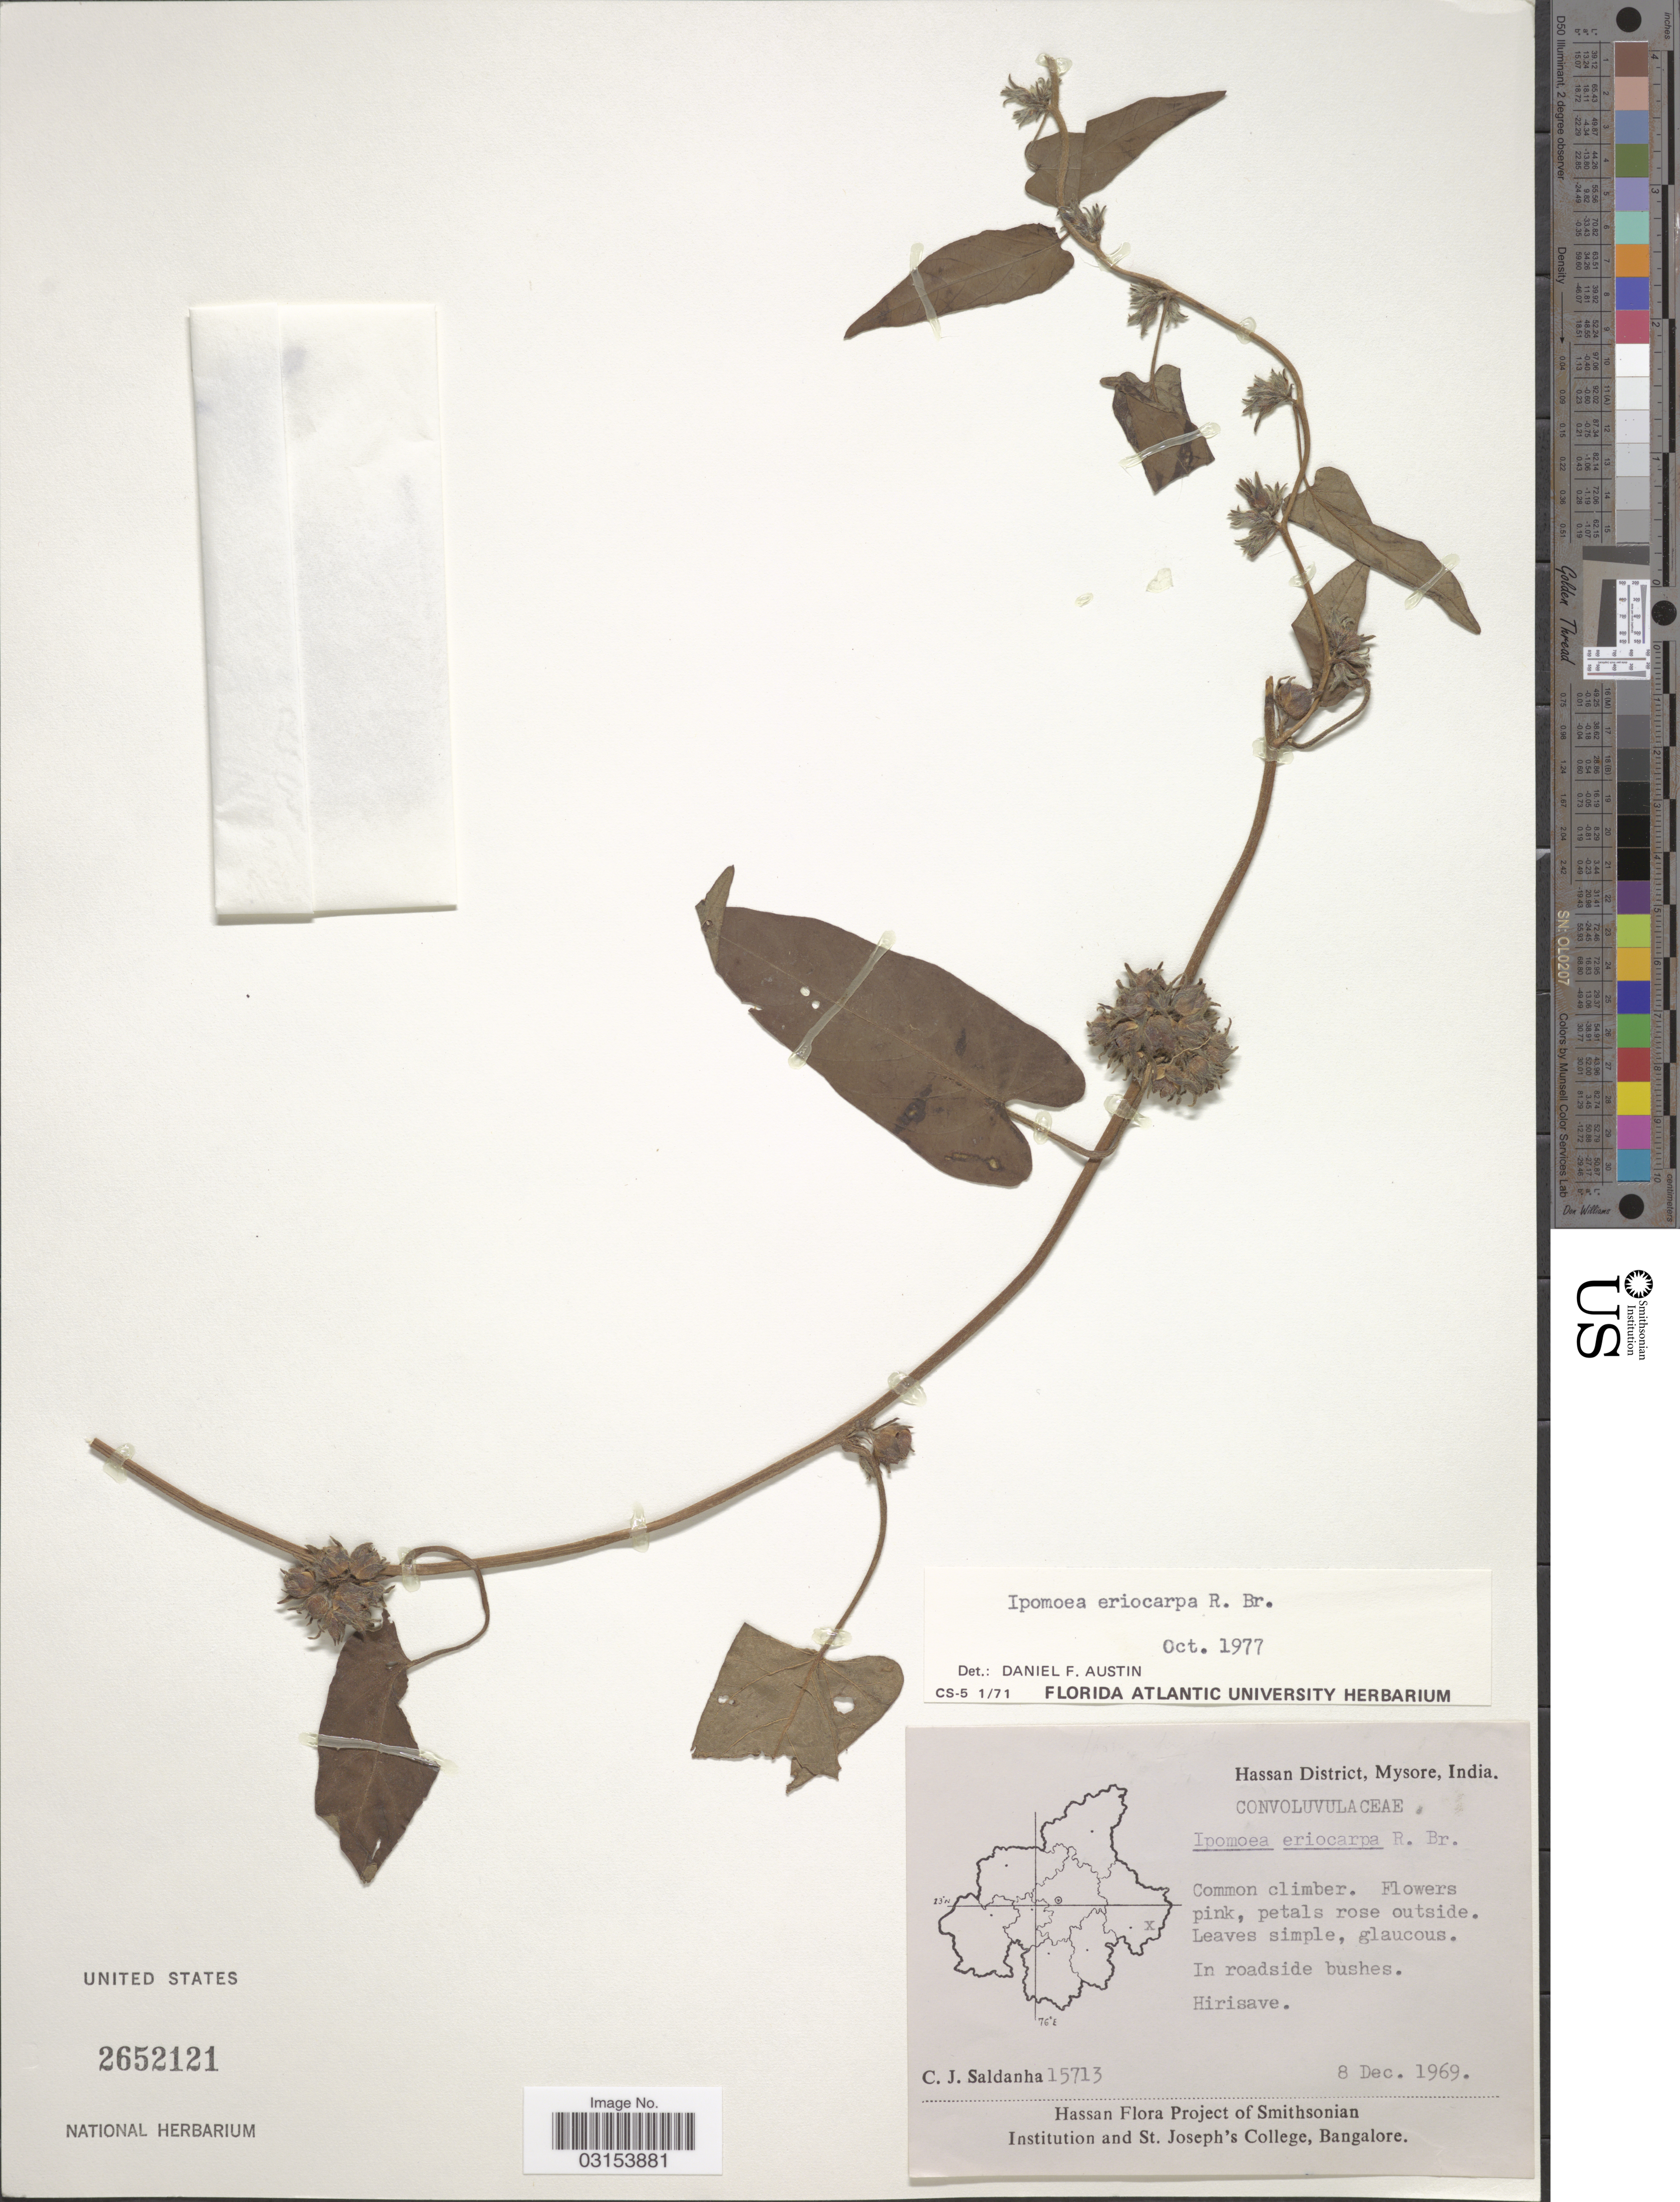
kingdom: Plantae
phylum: Tracheophyta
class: Magnoliopsida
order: Solanales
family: Convolvulaceae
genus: Ipomoea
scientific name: Ipomoea eriocarpa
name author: R. Br.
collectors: C. J. Saldanha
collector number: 15713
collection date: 1969-12-08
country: India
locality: Hassan District, Mysore, India. Hirisave.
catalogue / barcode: US 2652121